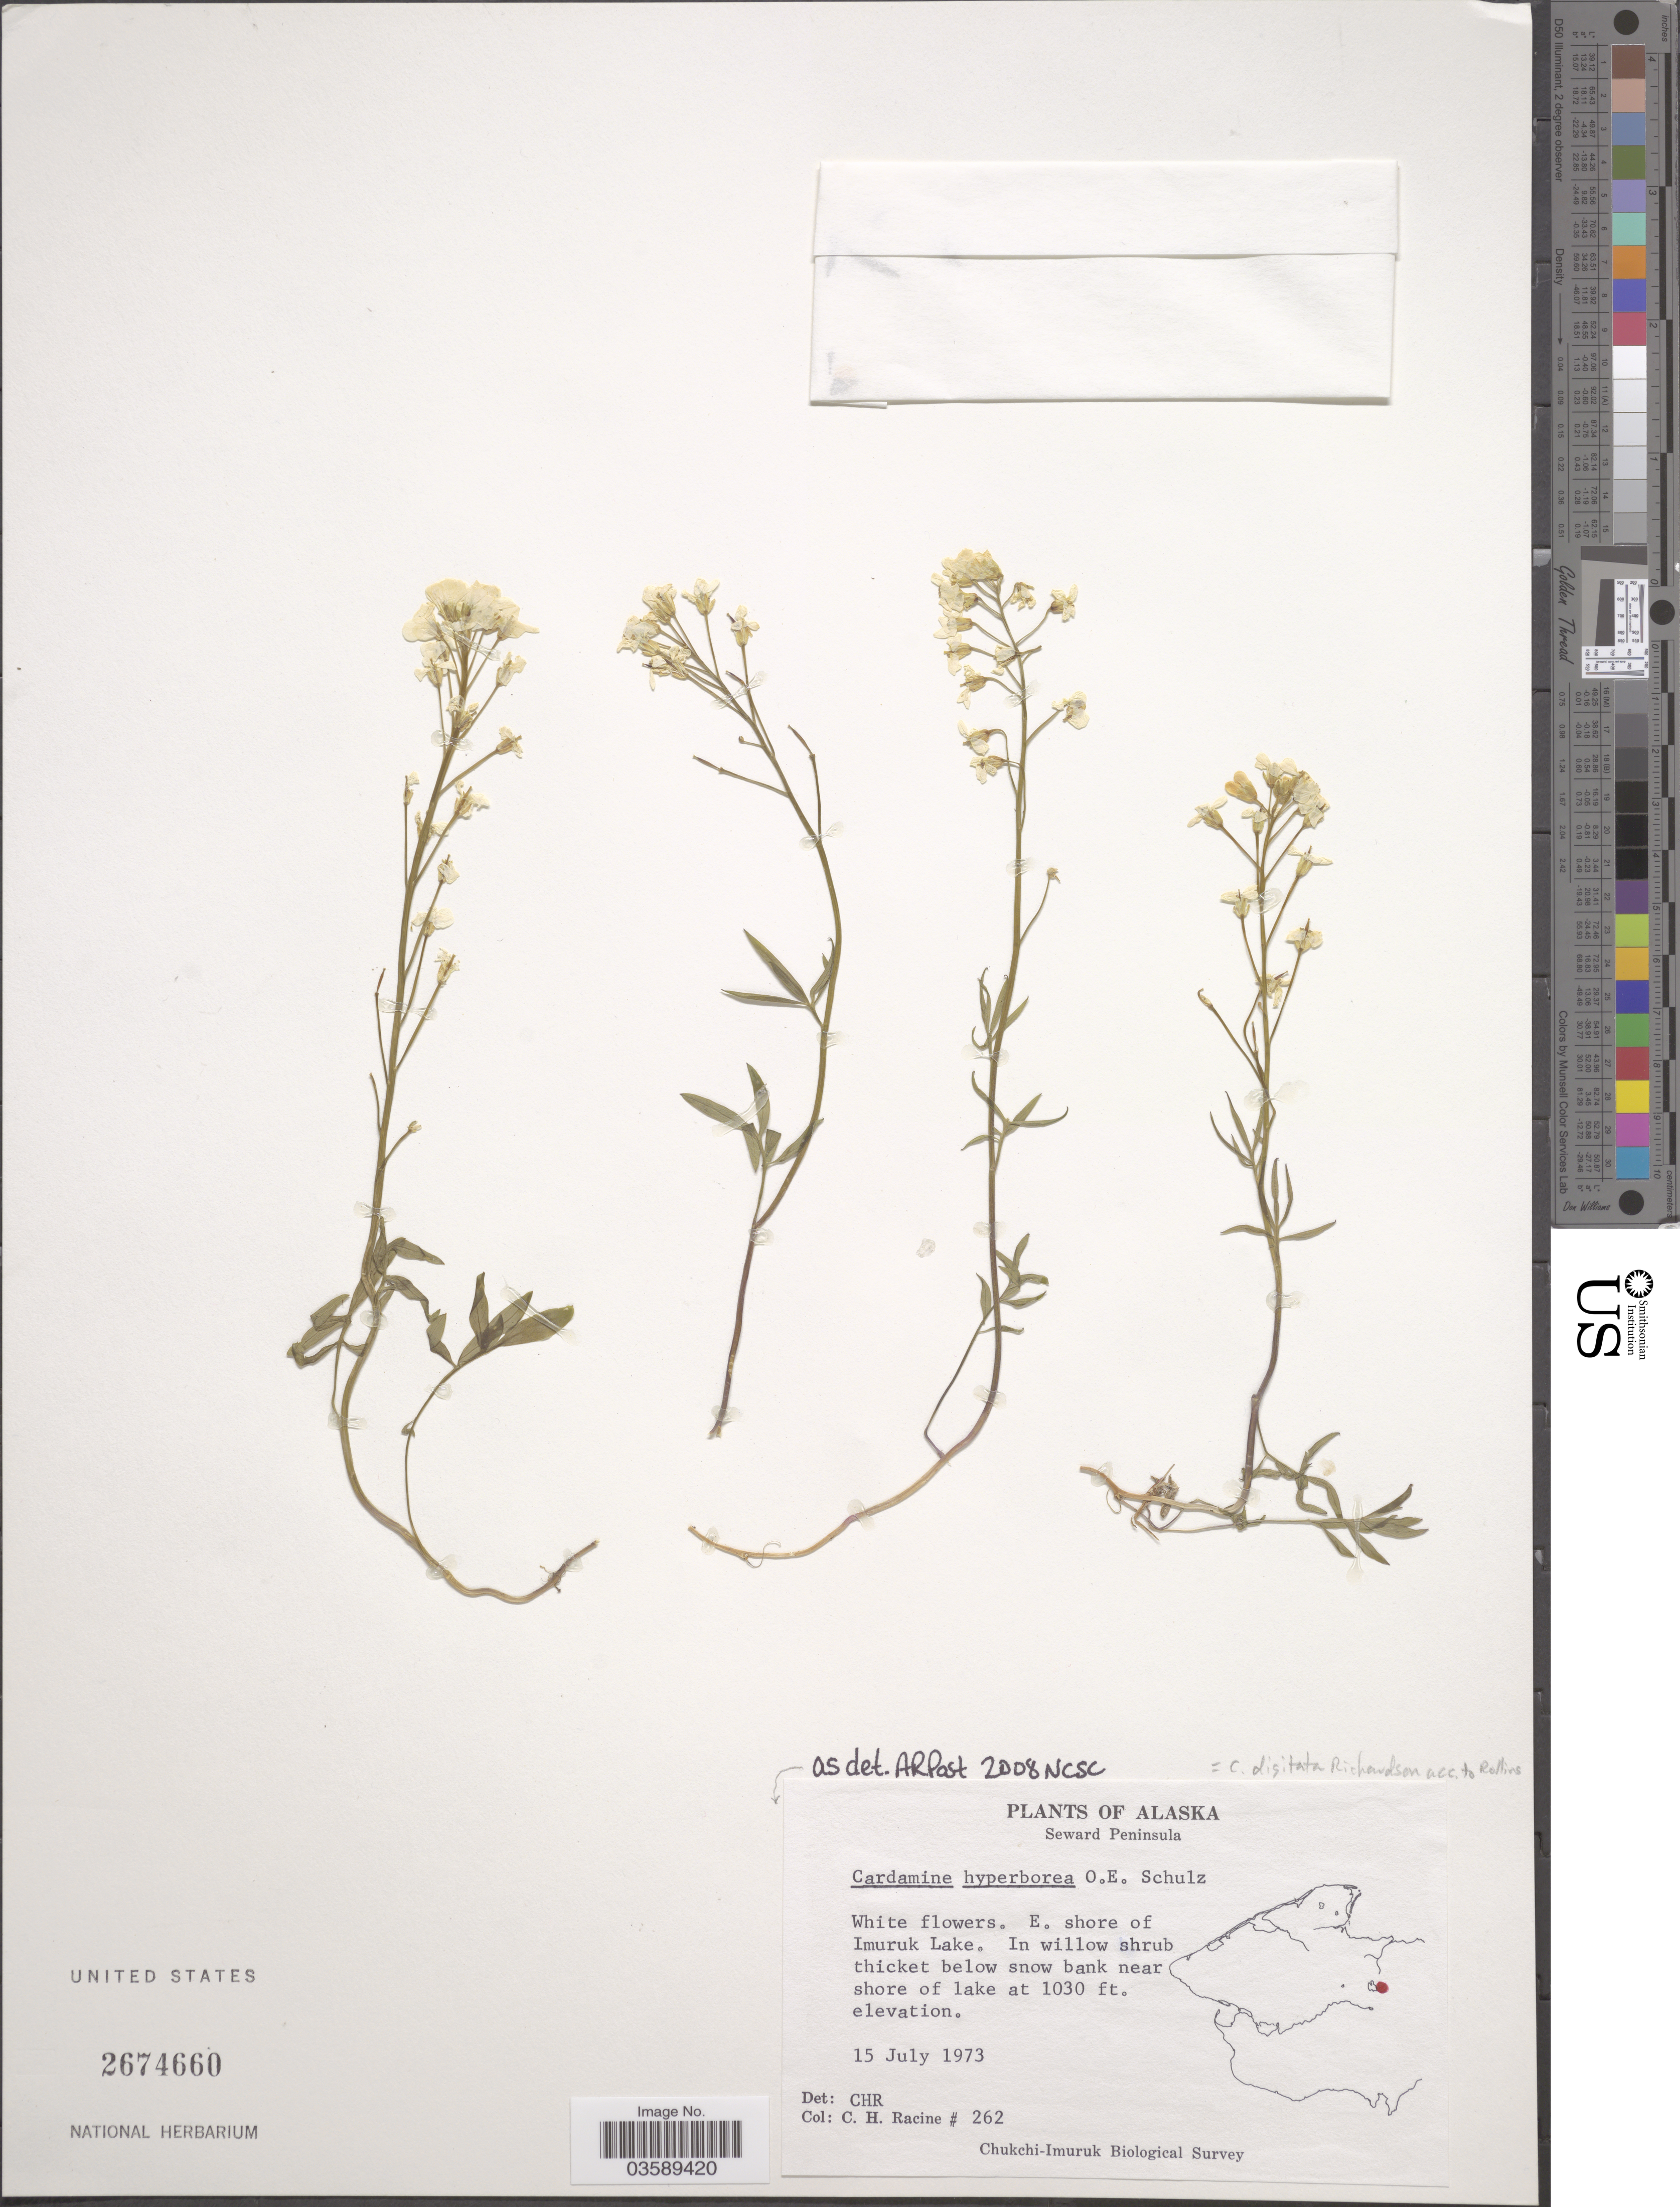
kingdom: Plantae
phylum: Tracheophyta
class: Magnoliopsida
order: Brassicales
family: Brassicaceae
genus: Cardamine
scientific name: Cardamine hyperborea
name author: O.E. Schulz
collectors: C. Racine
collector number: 262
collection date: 1973-07-15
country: United States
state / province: Alaska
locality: Seward Peninsula. E. shore of Imuruk Lake.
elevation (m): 314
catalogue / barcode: US 2674660